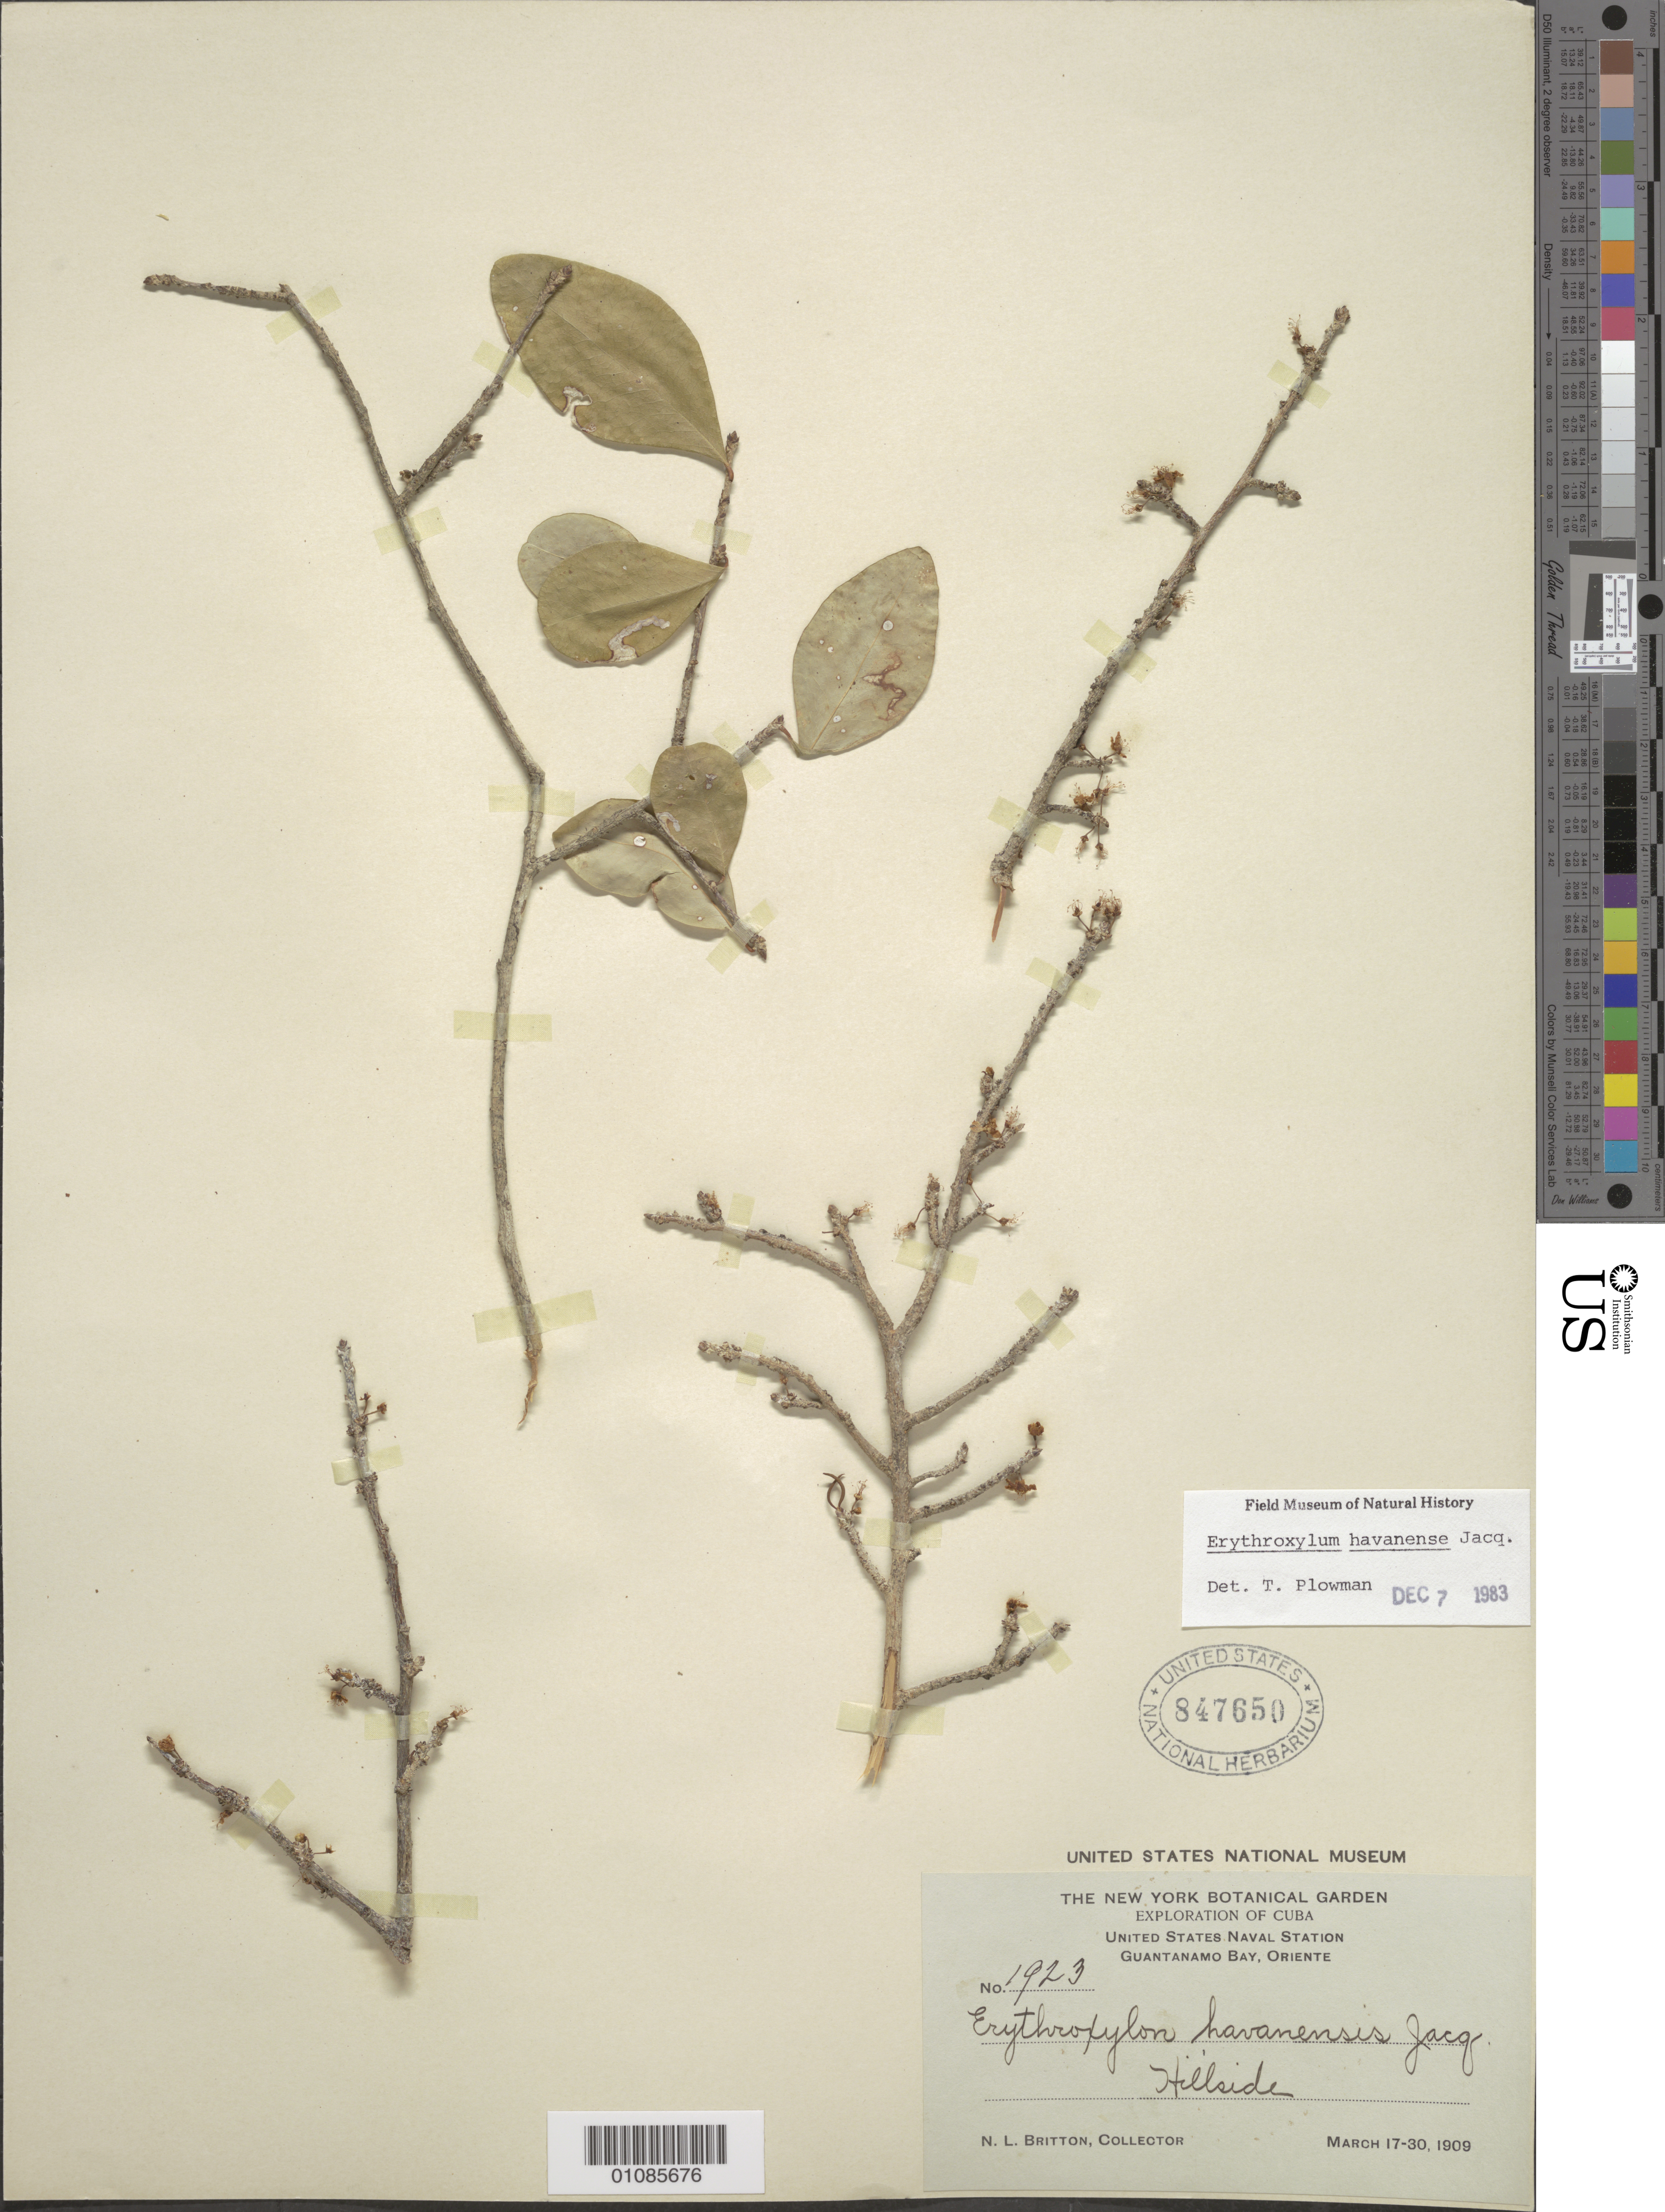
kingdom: Plantae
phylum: Tracheophyta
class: Magnoliopsida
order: Malpighiales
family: Erythroxylaceae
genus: Erythroxylum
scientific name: Erythroxylum havanense var. havanense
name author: Jacq.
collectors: N. Britton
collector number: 1923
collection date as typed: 17 Mar 1909 to 30 Mar 1909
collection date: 1909-03-17/1909-03-30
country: Cuba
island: Cuba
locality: Oriente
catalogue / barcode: US 847650